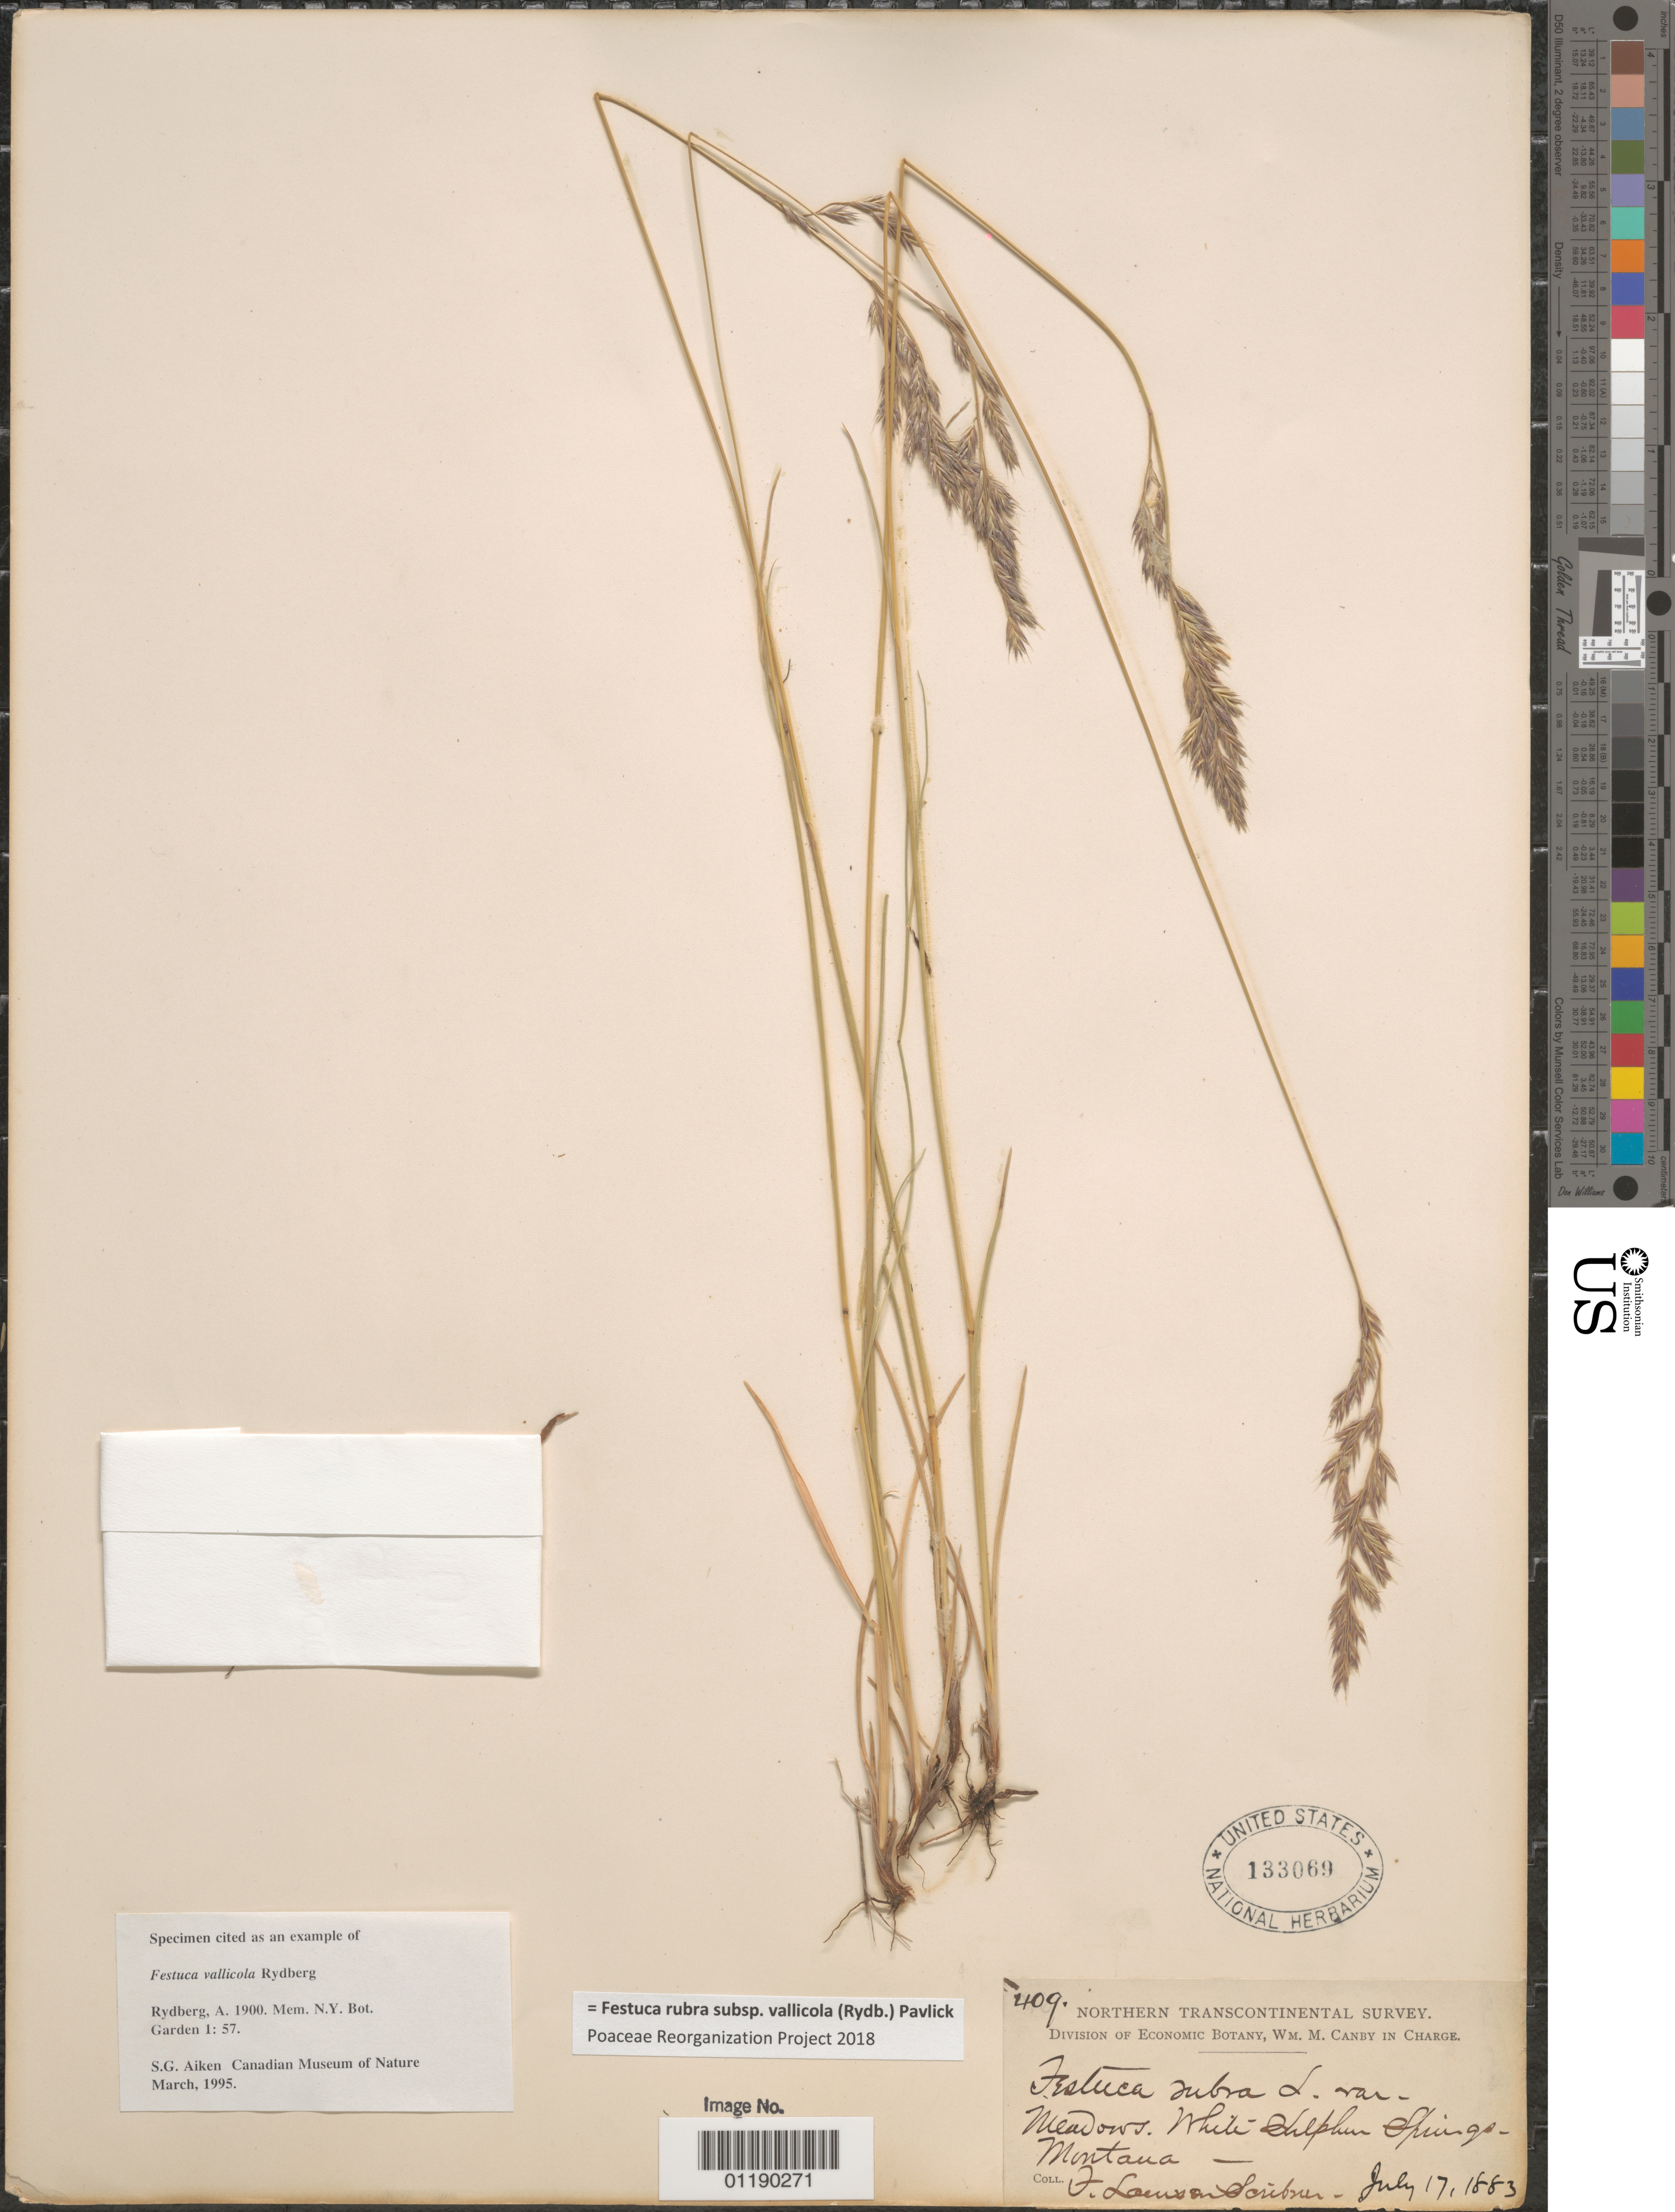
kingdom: Plantae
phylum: Tracheophyta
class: Liliopsida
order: Poales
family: Poaceae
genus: Festuca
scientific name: Festuca rubra subsp. vallicola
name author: (Rydb.) Pavlick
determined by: Poaceae Reorganization Project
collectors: L. F. Ward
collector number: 409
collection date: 1883-07-17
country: United States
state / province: Montana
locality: Meadows near White Sulphur Spring.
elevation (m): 1524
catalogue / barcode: US 133069